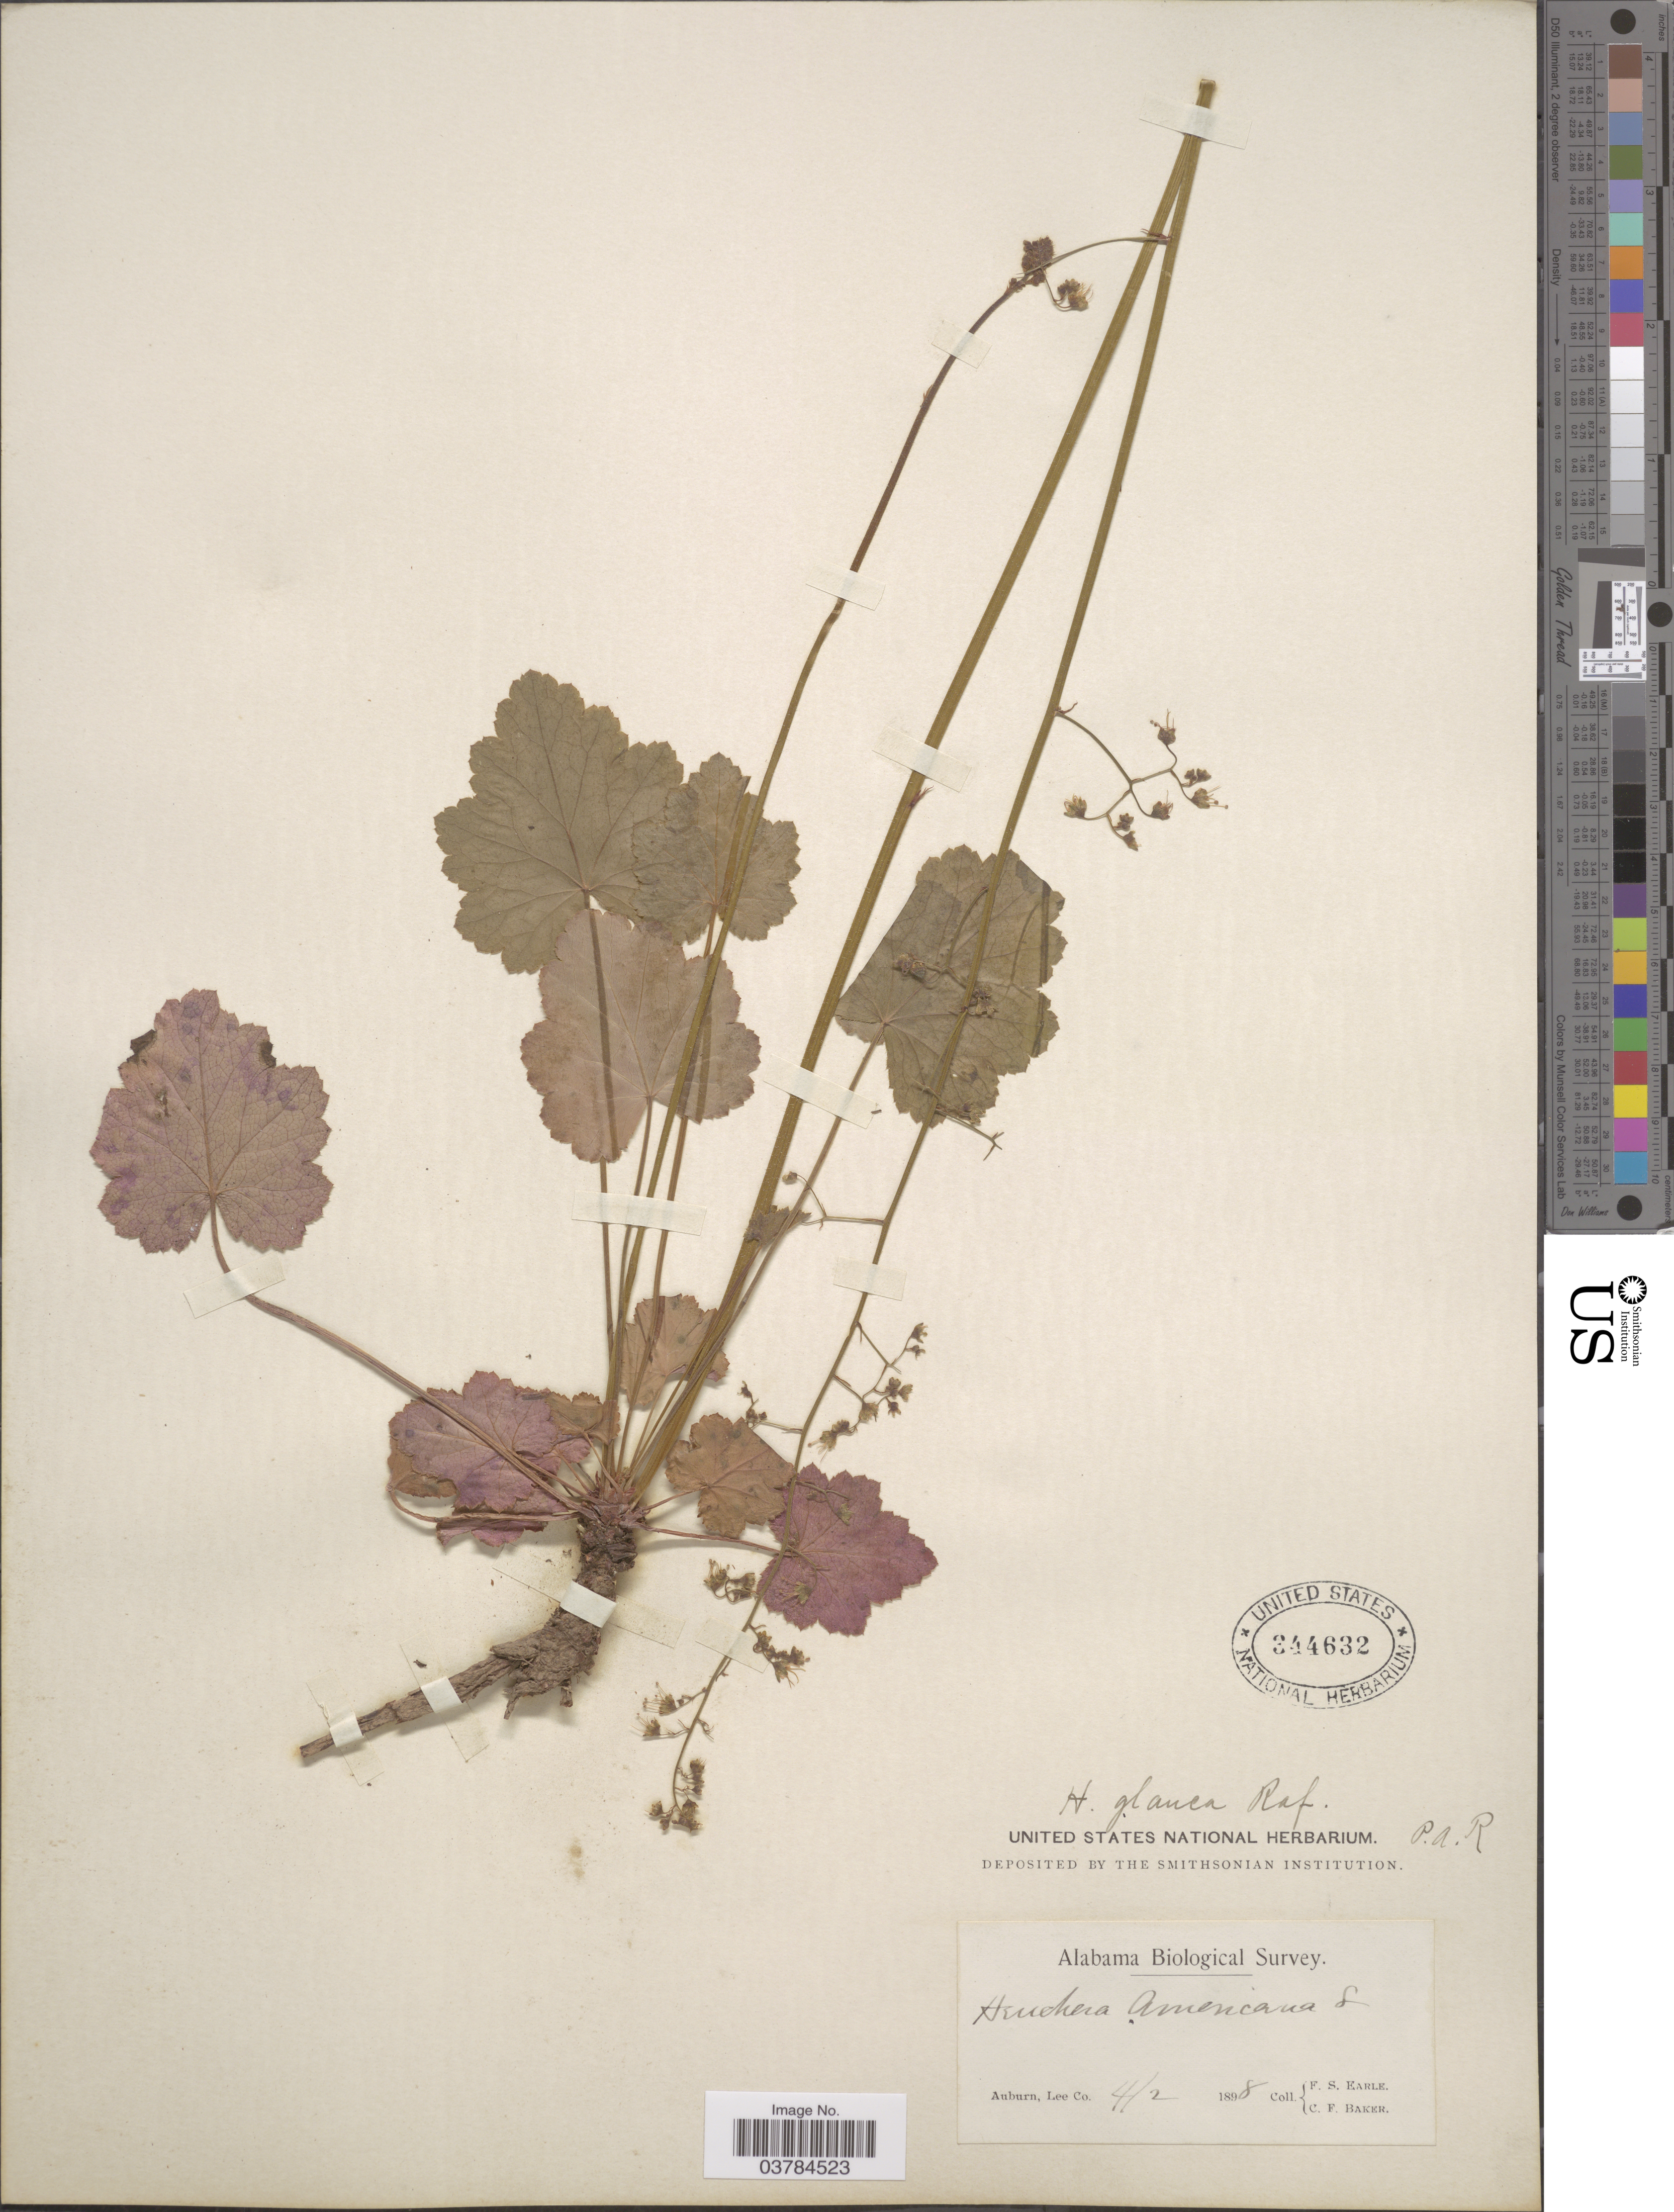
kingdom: Plantae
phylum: Tracheophyta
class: Magnoliopsida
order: Saxifragales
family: Saxifragaceae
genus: Heuchera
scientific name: Heuchera glauca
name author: Raf.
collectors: F. S. Earle & C. F. Baker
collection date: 1898-04-02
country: United States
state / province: Alabama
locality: Alabama Biological Survey. Auburn, Lee Co.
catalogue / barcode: US 344632